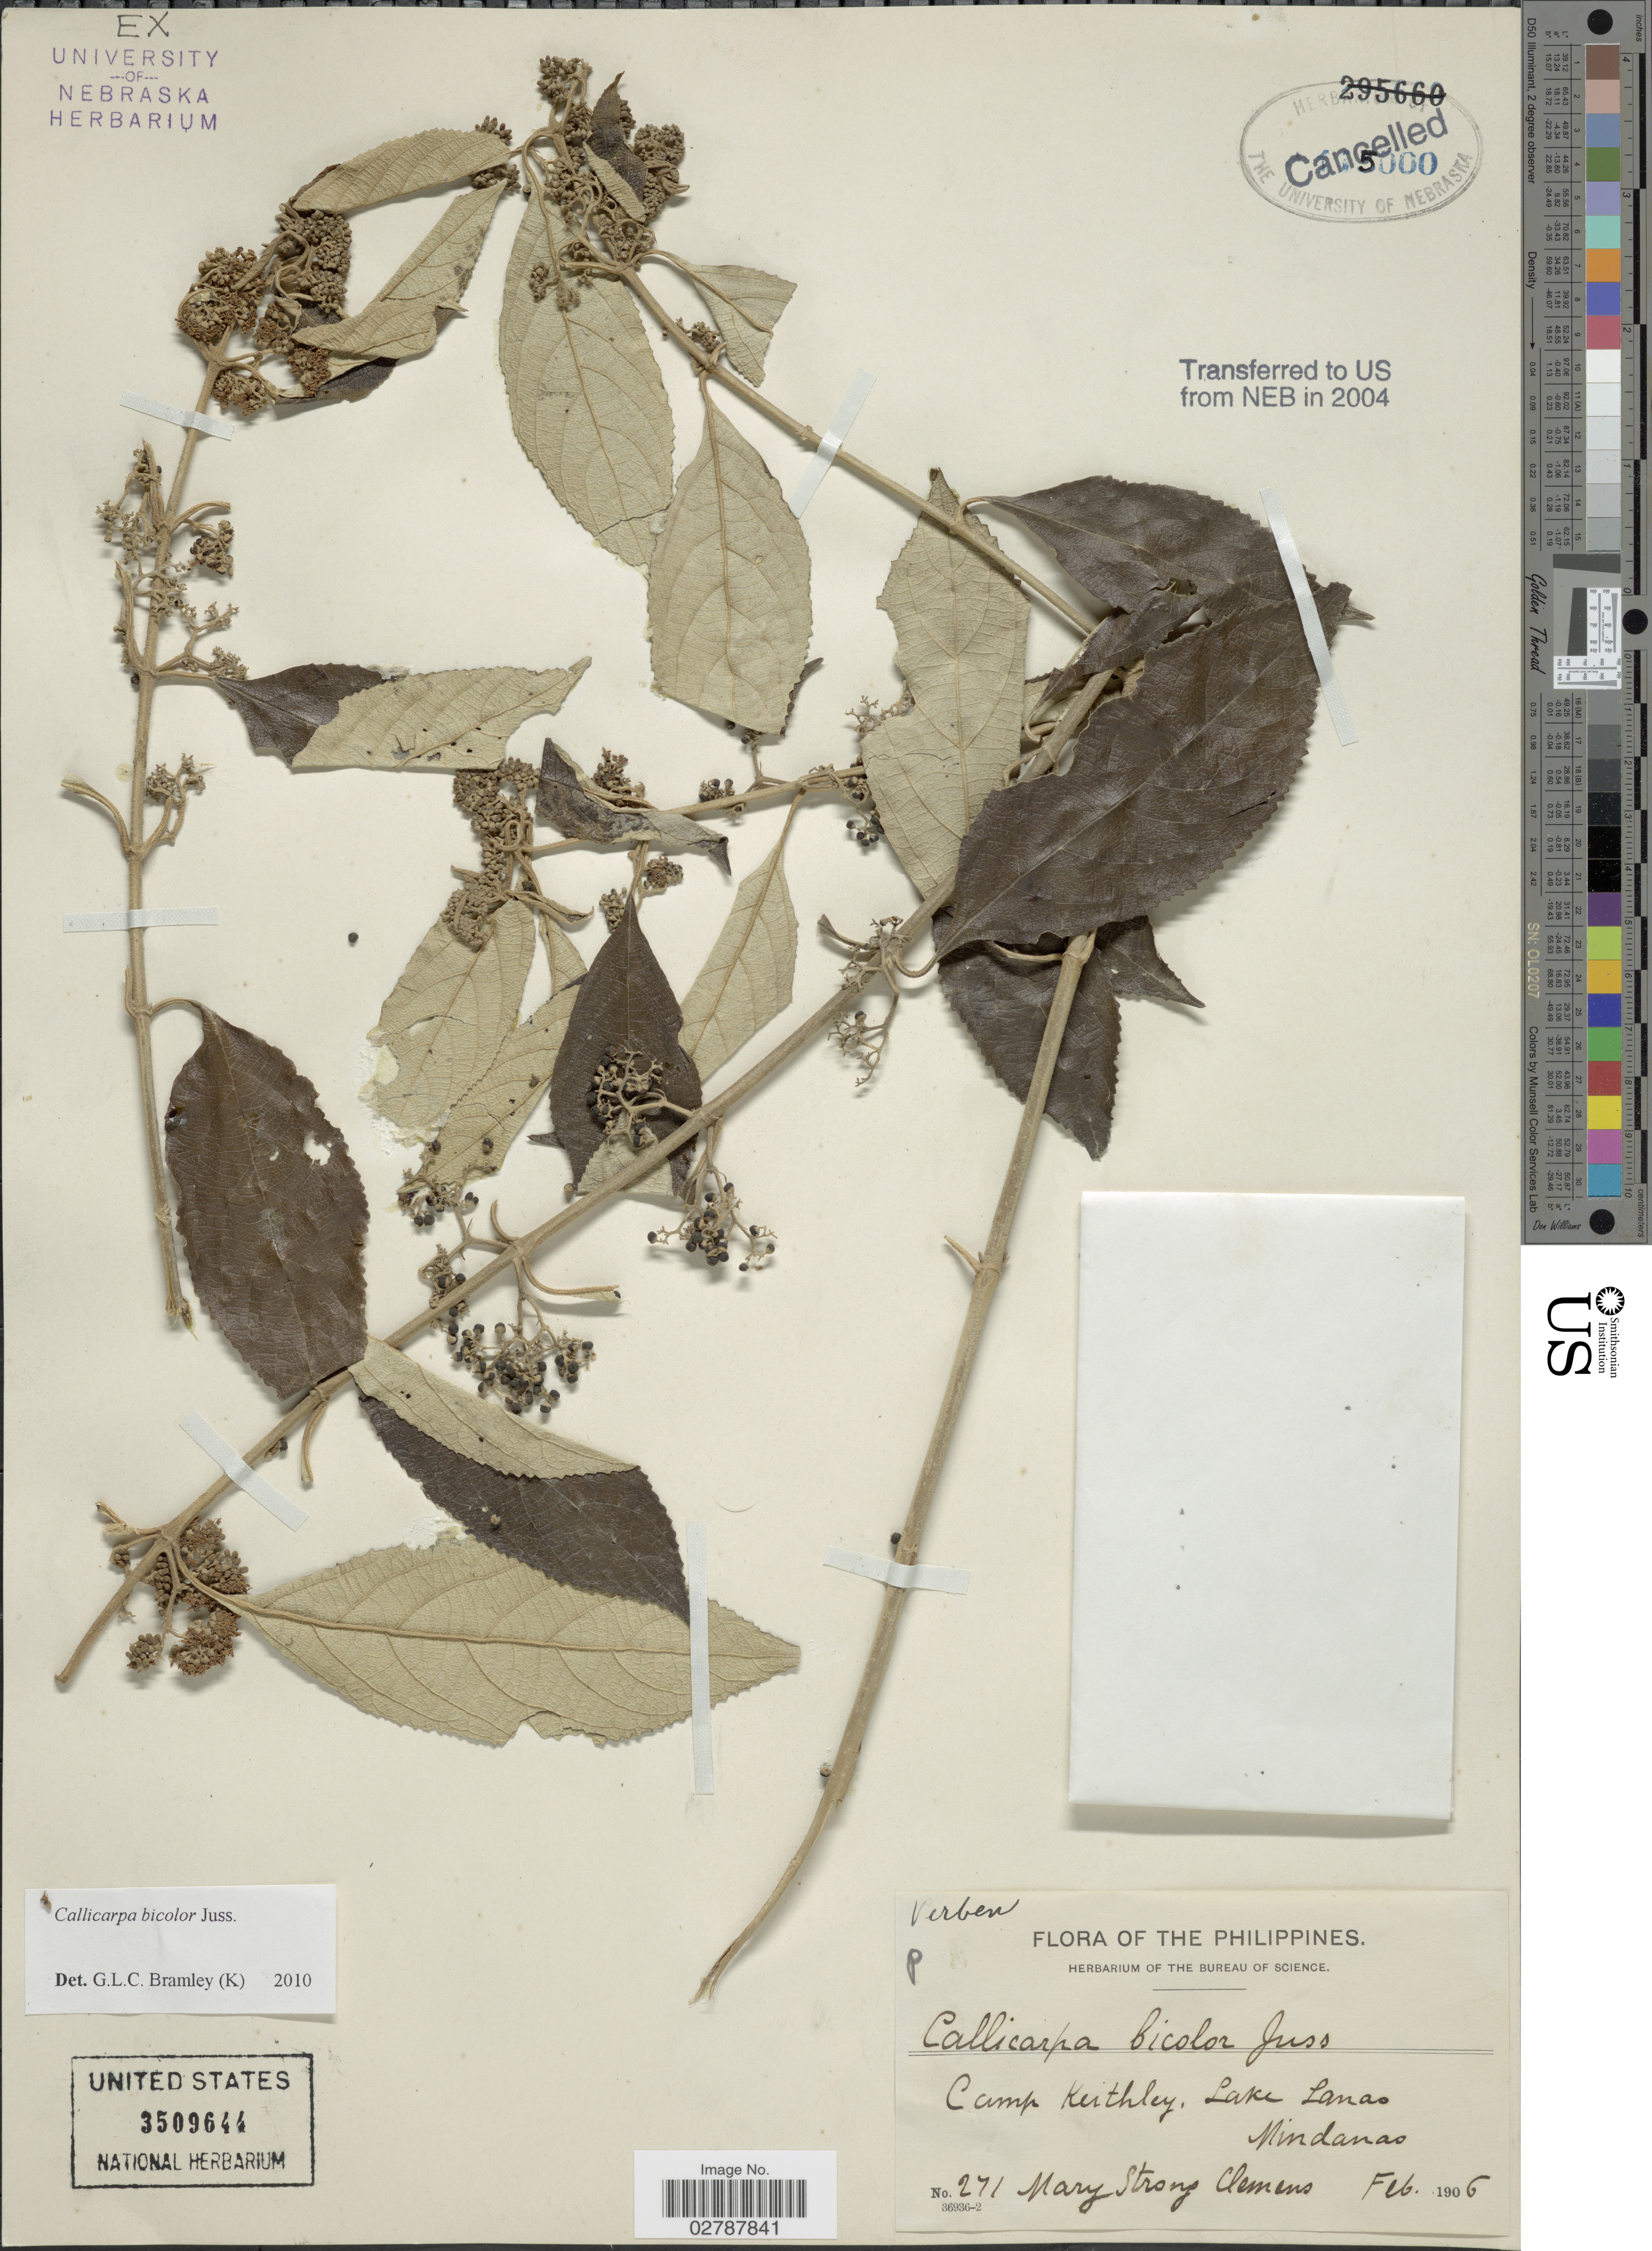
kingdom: Plantae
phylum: Tracheophyta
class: Magnoliopsida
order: Lamiales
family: Lamiaceae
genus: Callicarpa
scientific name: Callicarpa bicolor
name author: Juss.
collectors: M. S. Clemens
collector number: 271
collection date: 1906-02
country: Philippines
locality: Camp Keithley, Lake Lanas. Mindanao.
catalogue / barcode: US 3509644